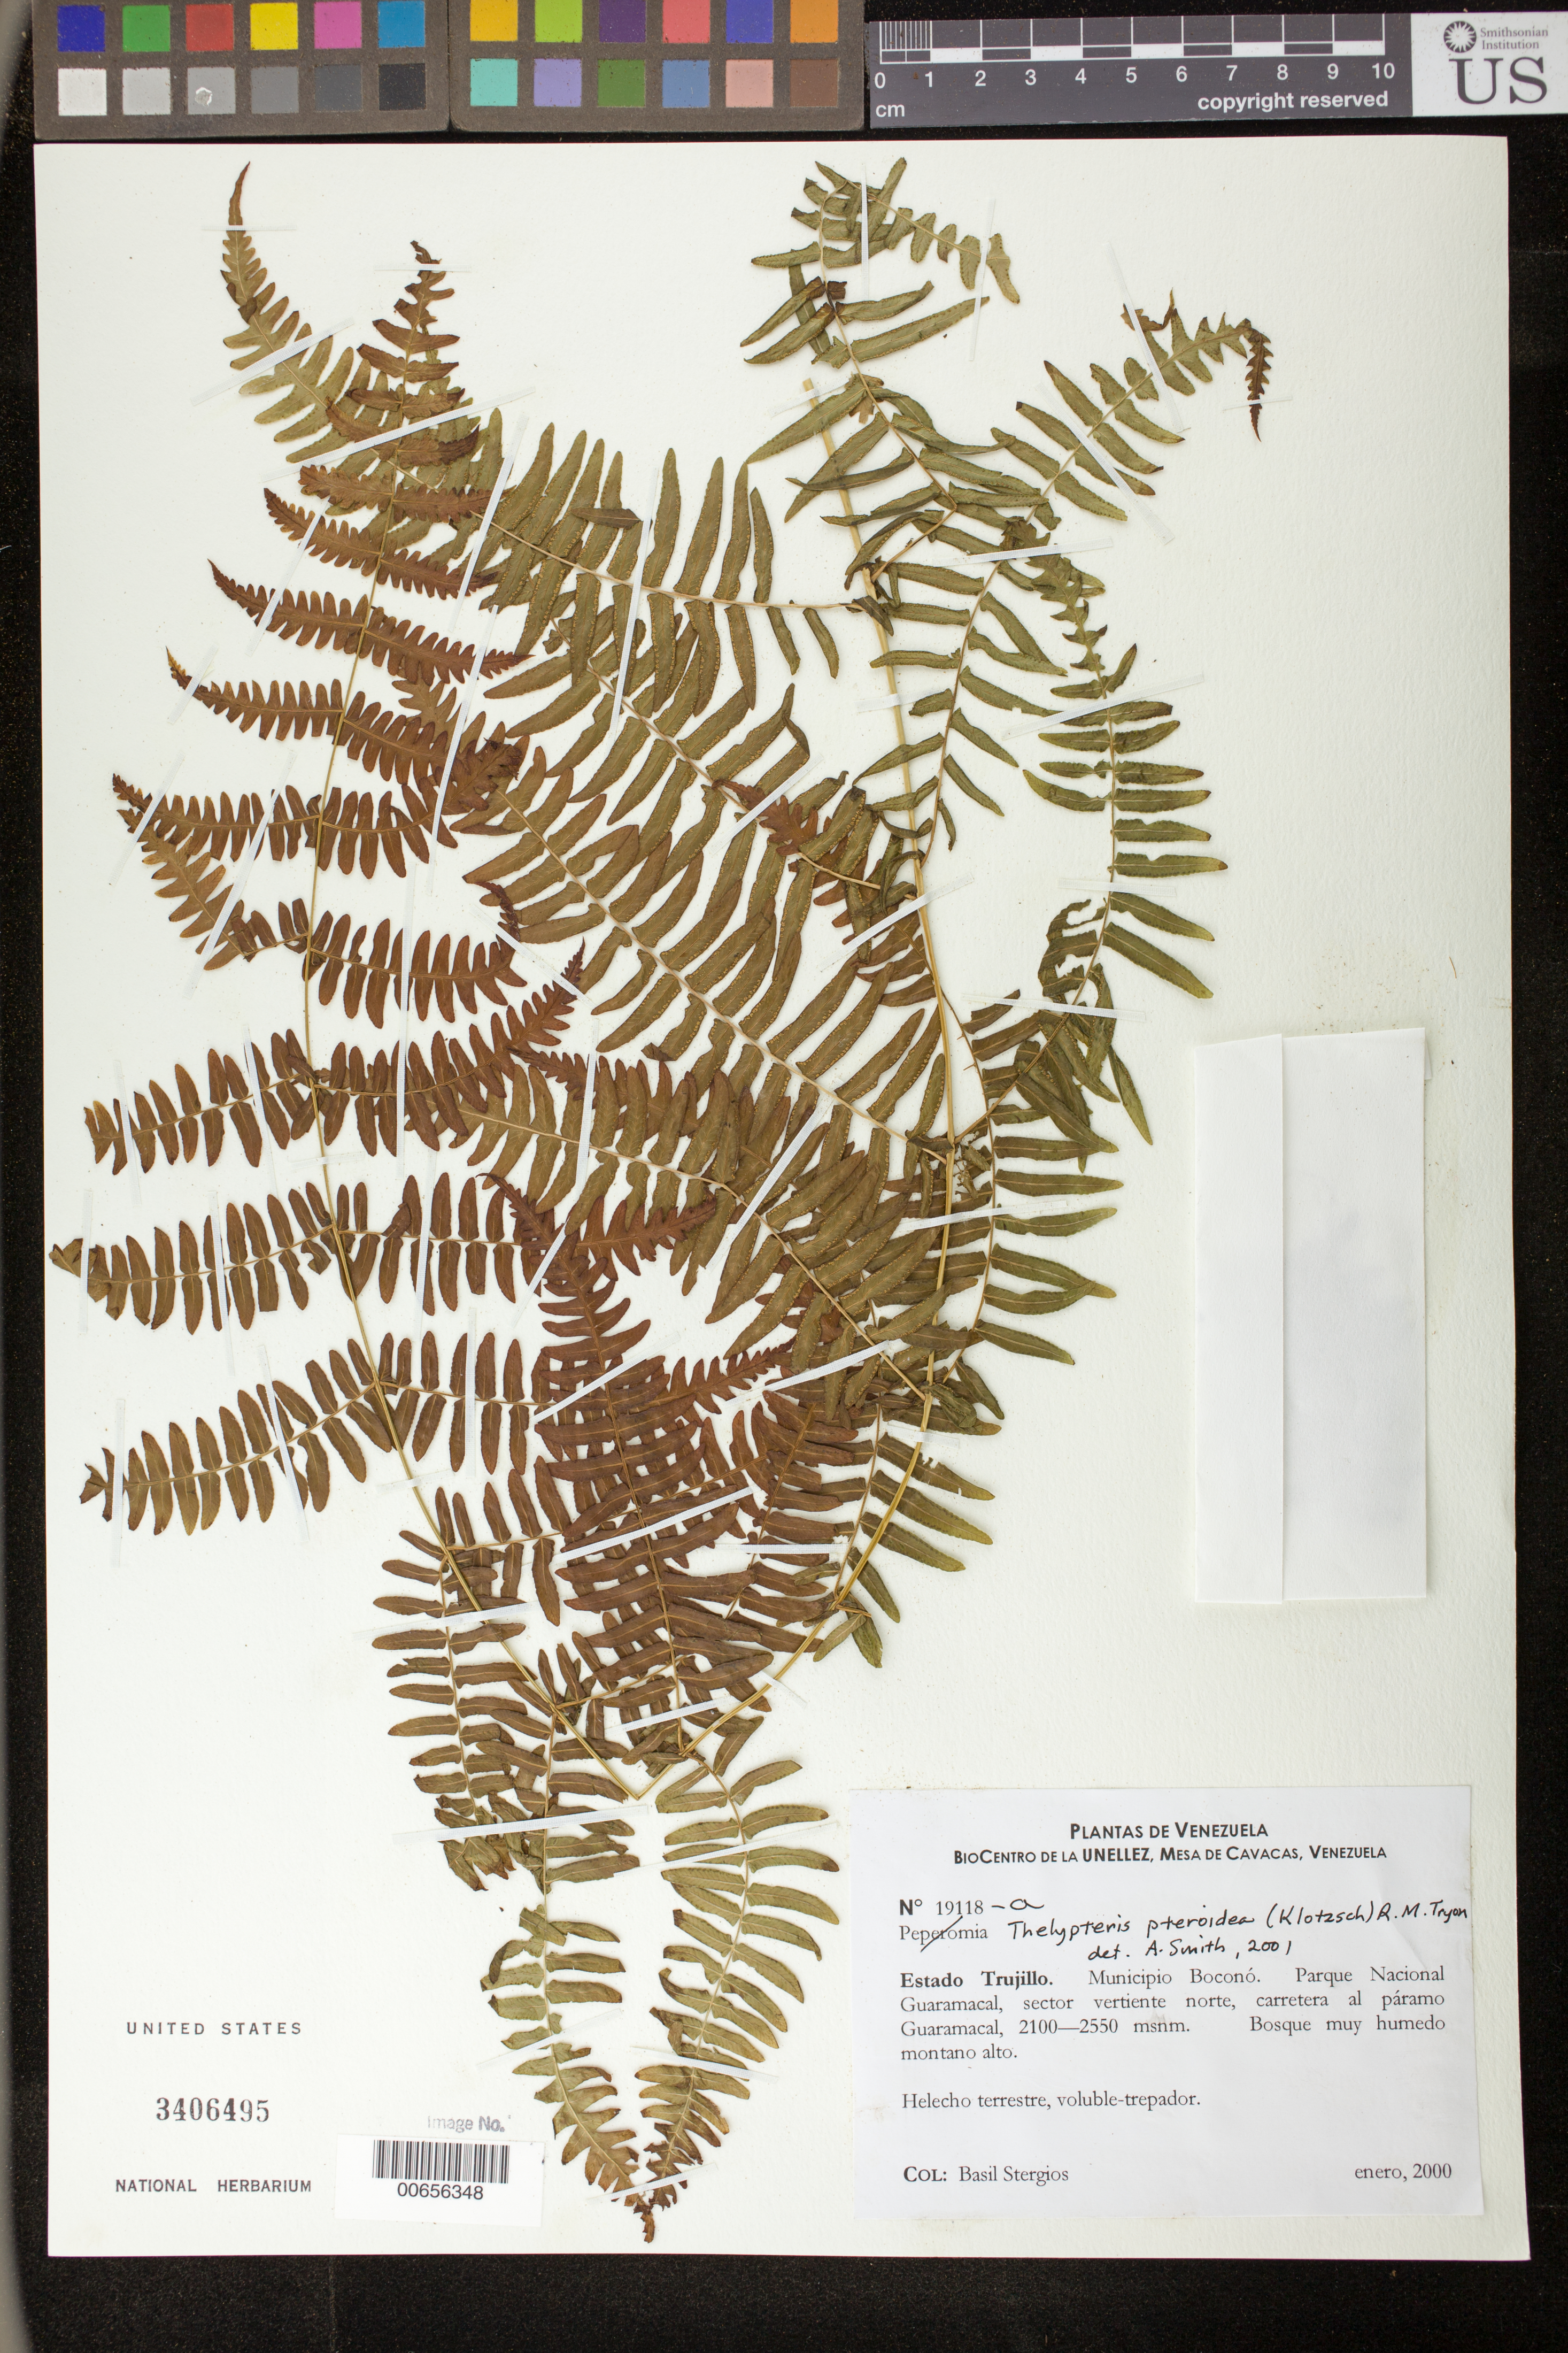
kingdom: Plantae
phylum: Tracheophyta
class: Polypodiopsida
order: Polypodiales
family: Thelypteridaceae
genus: Thelypteris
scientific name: Thelypteris pteroidea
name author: (Klotzsch) R.M. Tryon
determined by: Smith, Alan R., (UC)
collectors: B. G. Stergios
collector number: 19118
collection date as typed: Jan 2000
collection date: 2000-01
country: Venezuela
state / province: Trujillo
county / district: Boconó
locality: Parque Nacional Guaramacal, vertiente N, carretera al páramo Guaramacal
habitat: Bosque muy húmedo montano alto.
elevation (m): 2100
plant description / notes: PORT, UC, US, VEN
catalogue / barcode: US 3406495